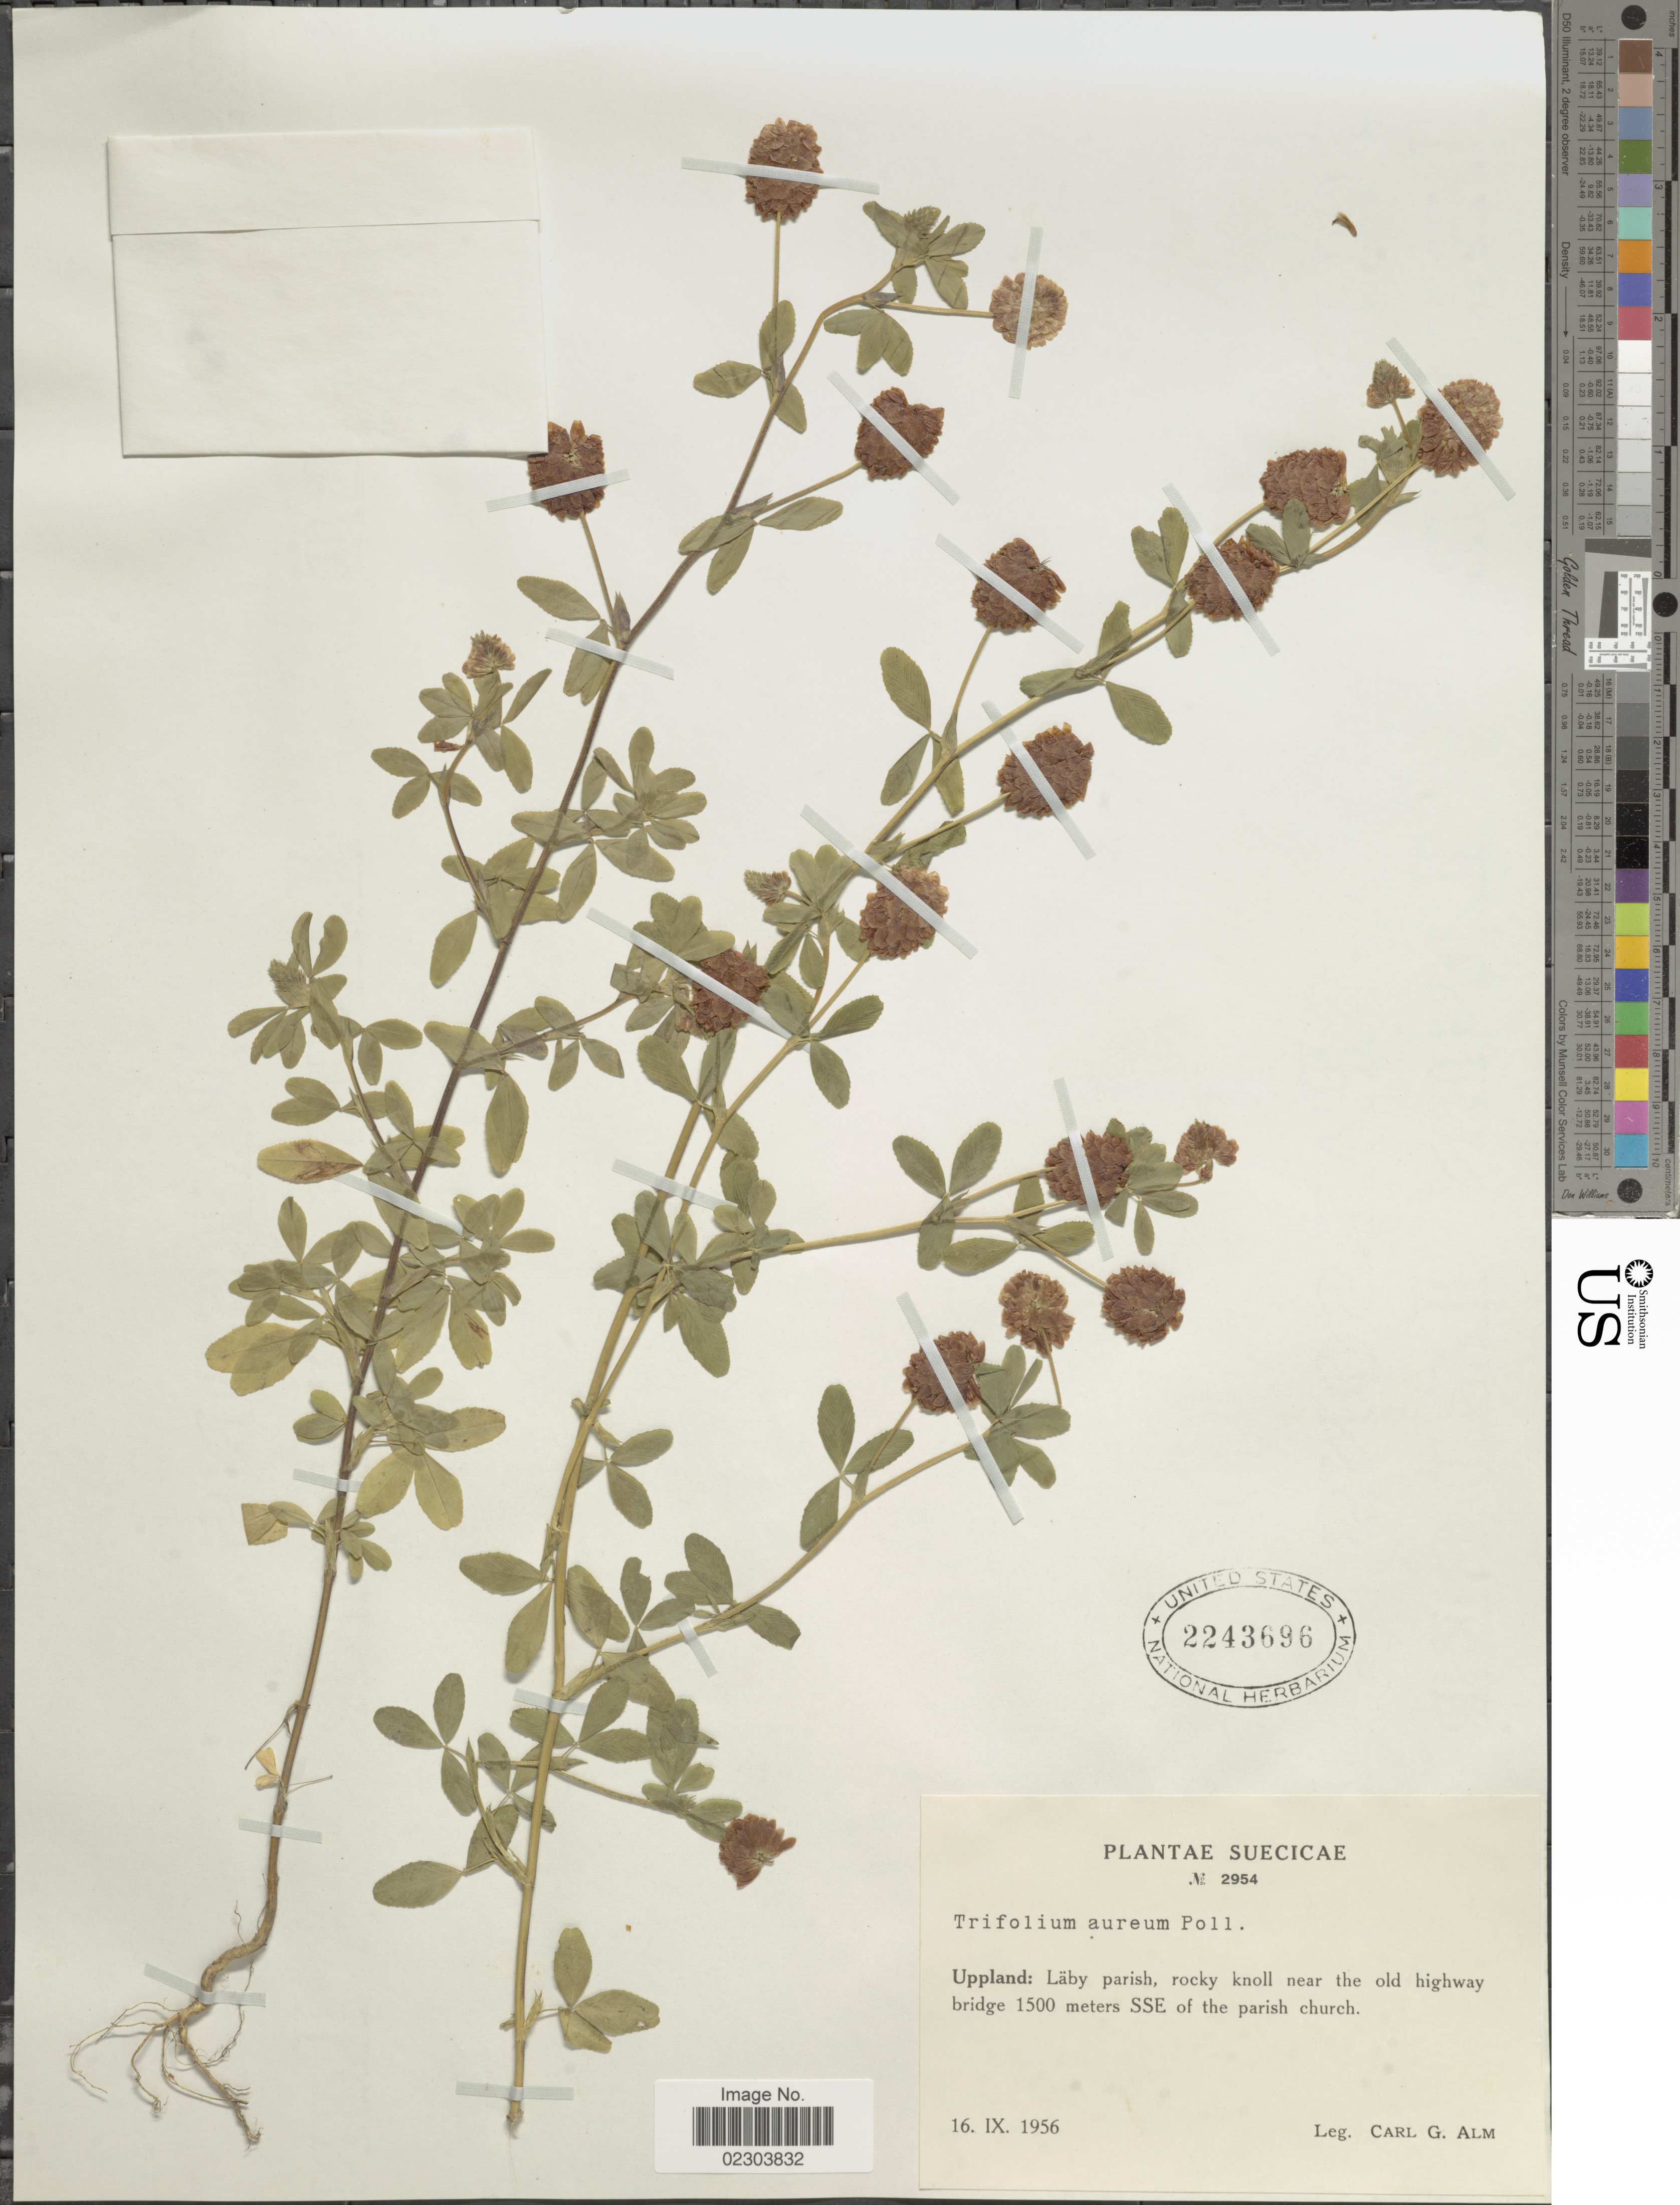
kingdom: Plantae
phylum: Tracheophyta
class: Magnoliopsida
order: Fabales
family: Fabaceae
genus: Trifolium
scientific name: Trifolium aureum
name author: Pollich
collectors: C. G. Alm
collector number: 2954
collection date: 1956-09-16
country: Sweden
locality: Uppland: Laby parish, rocky knoll near the old highway bridge, SSE of the parish church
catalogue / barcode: US 2243696